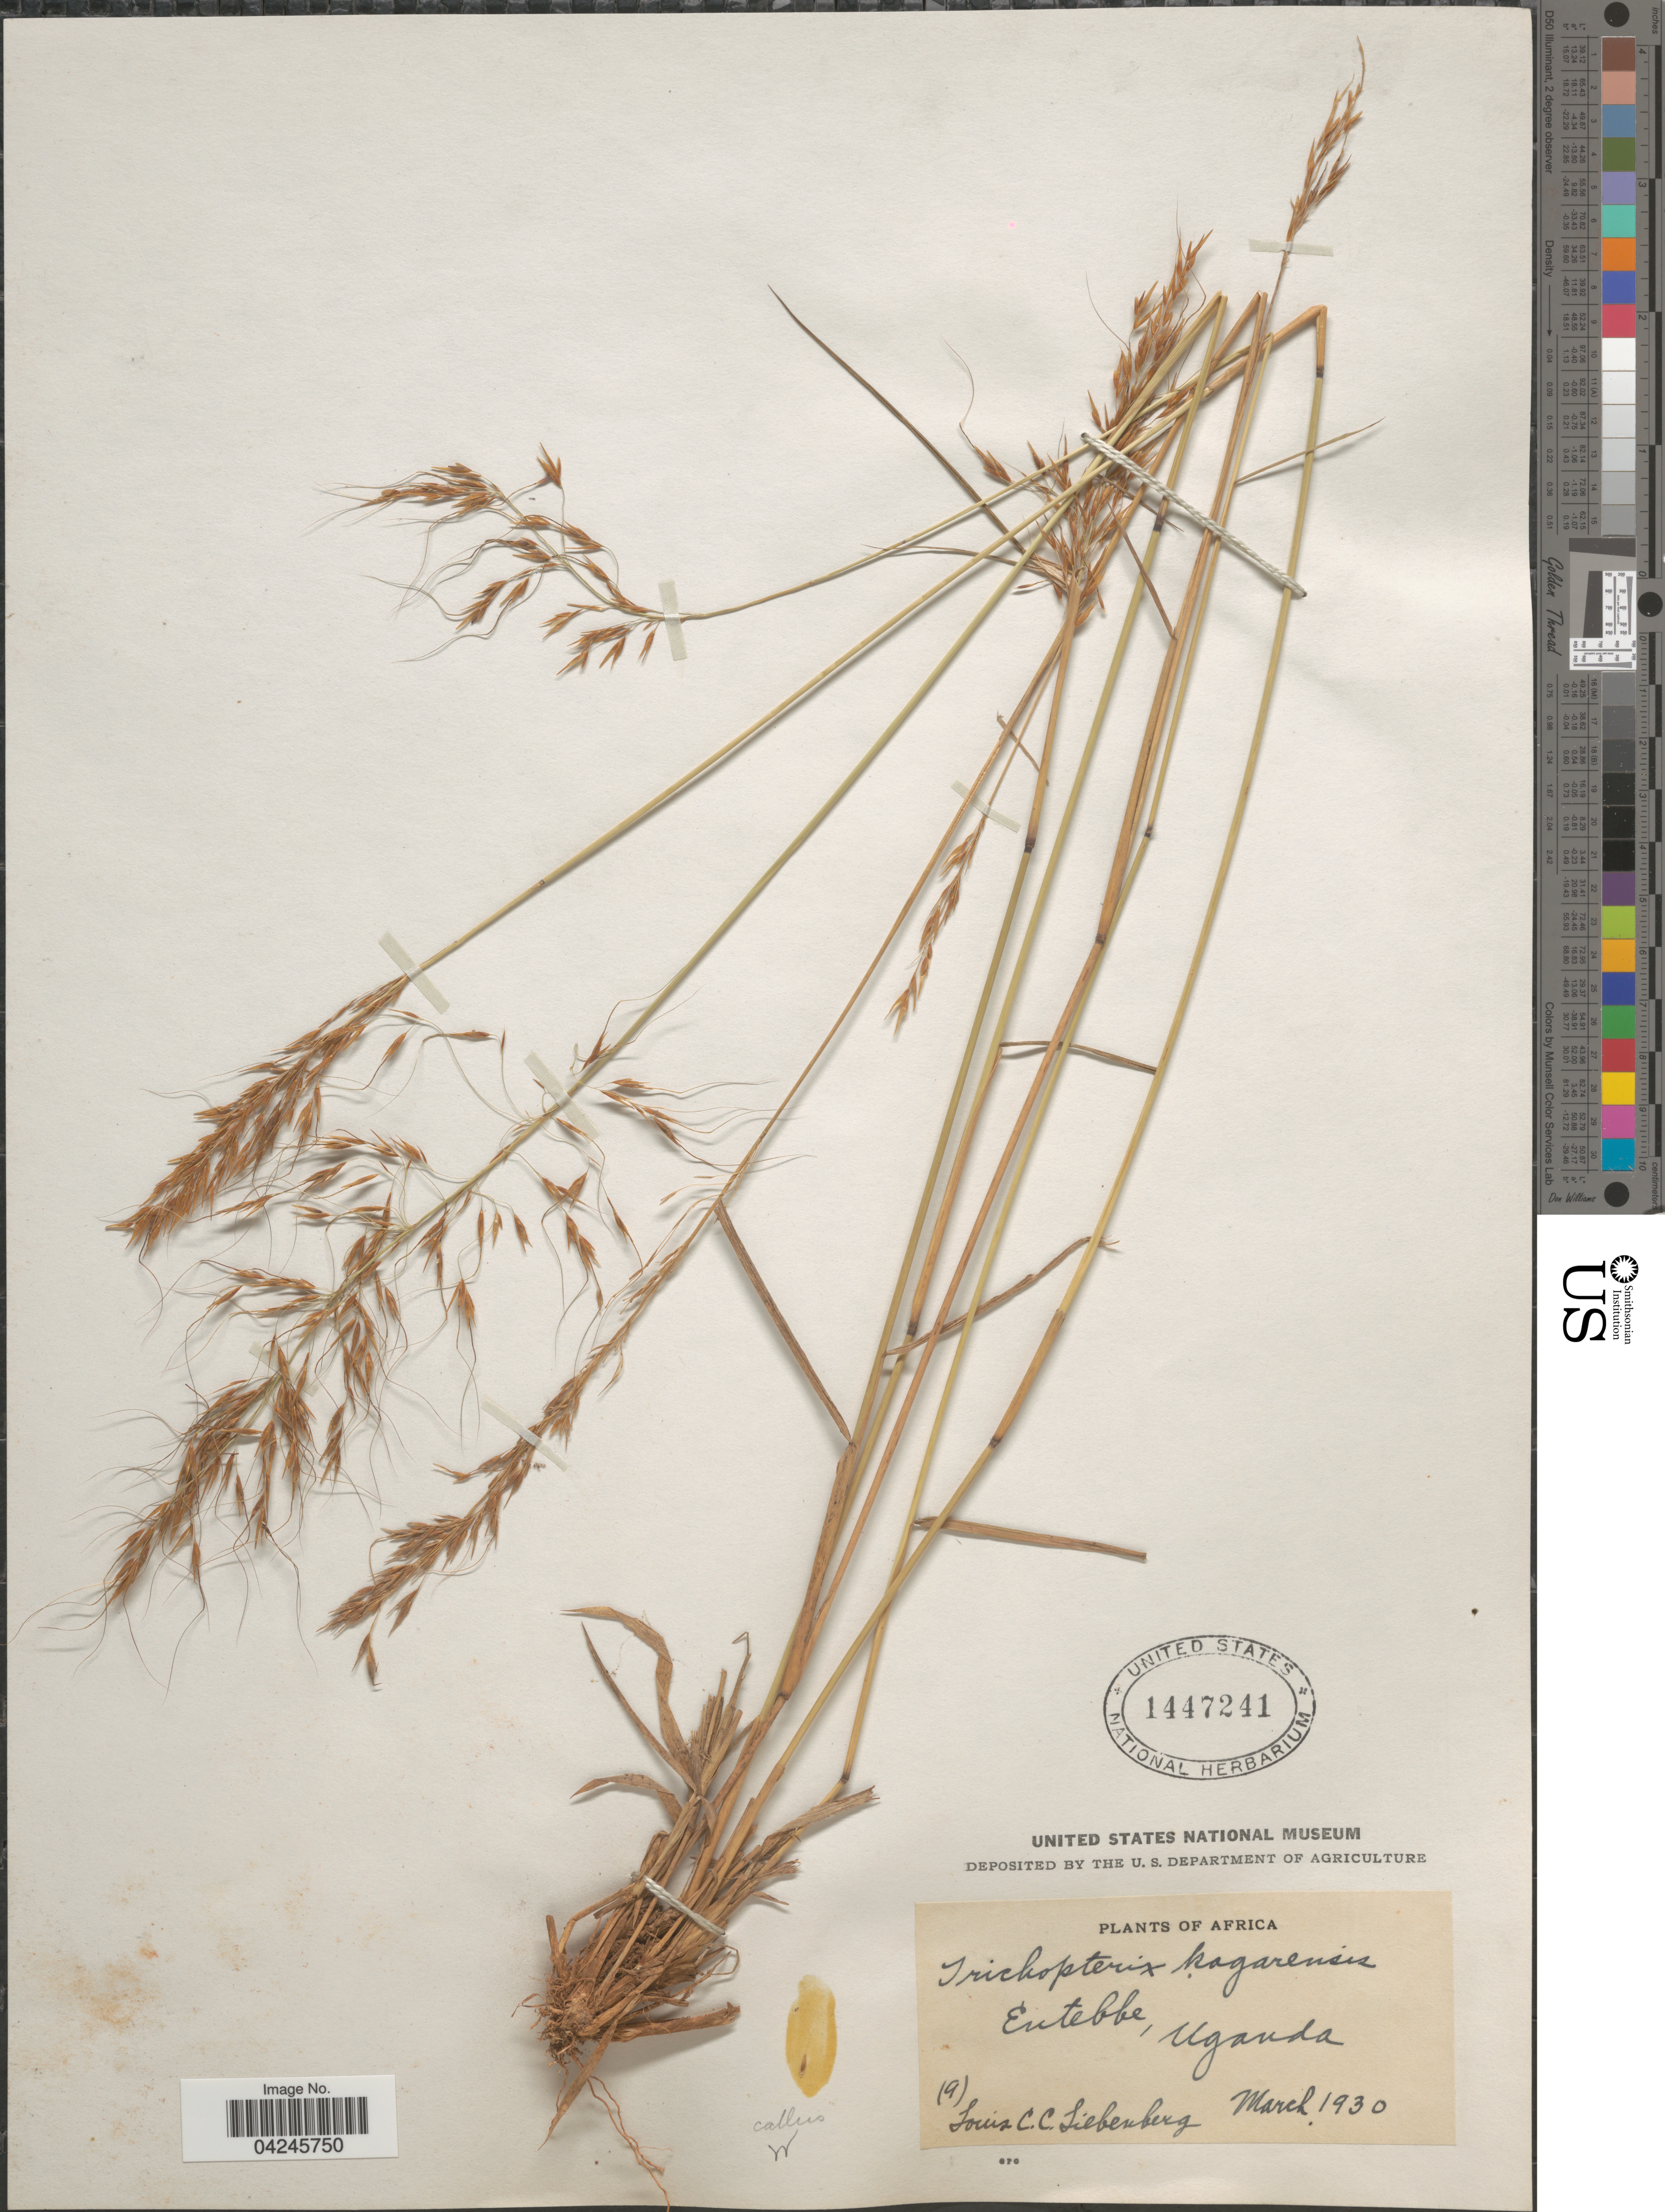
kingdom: Plantae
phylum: Tracheophyta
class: Liliopsida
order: Poales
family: Poaceae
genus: Loudetia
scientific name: Loudetia kagerensis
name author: (K. Schum.) Hutch.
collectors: L. C. C. Liebenberg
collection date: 1930-03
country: Uganda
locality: Entebbe.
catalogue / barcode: US 1447241